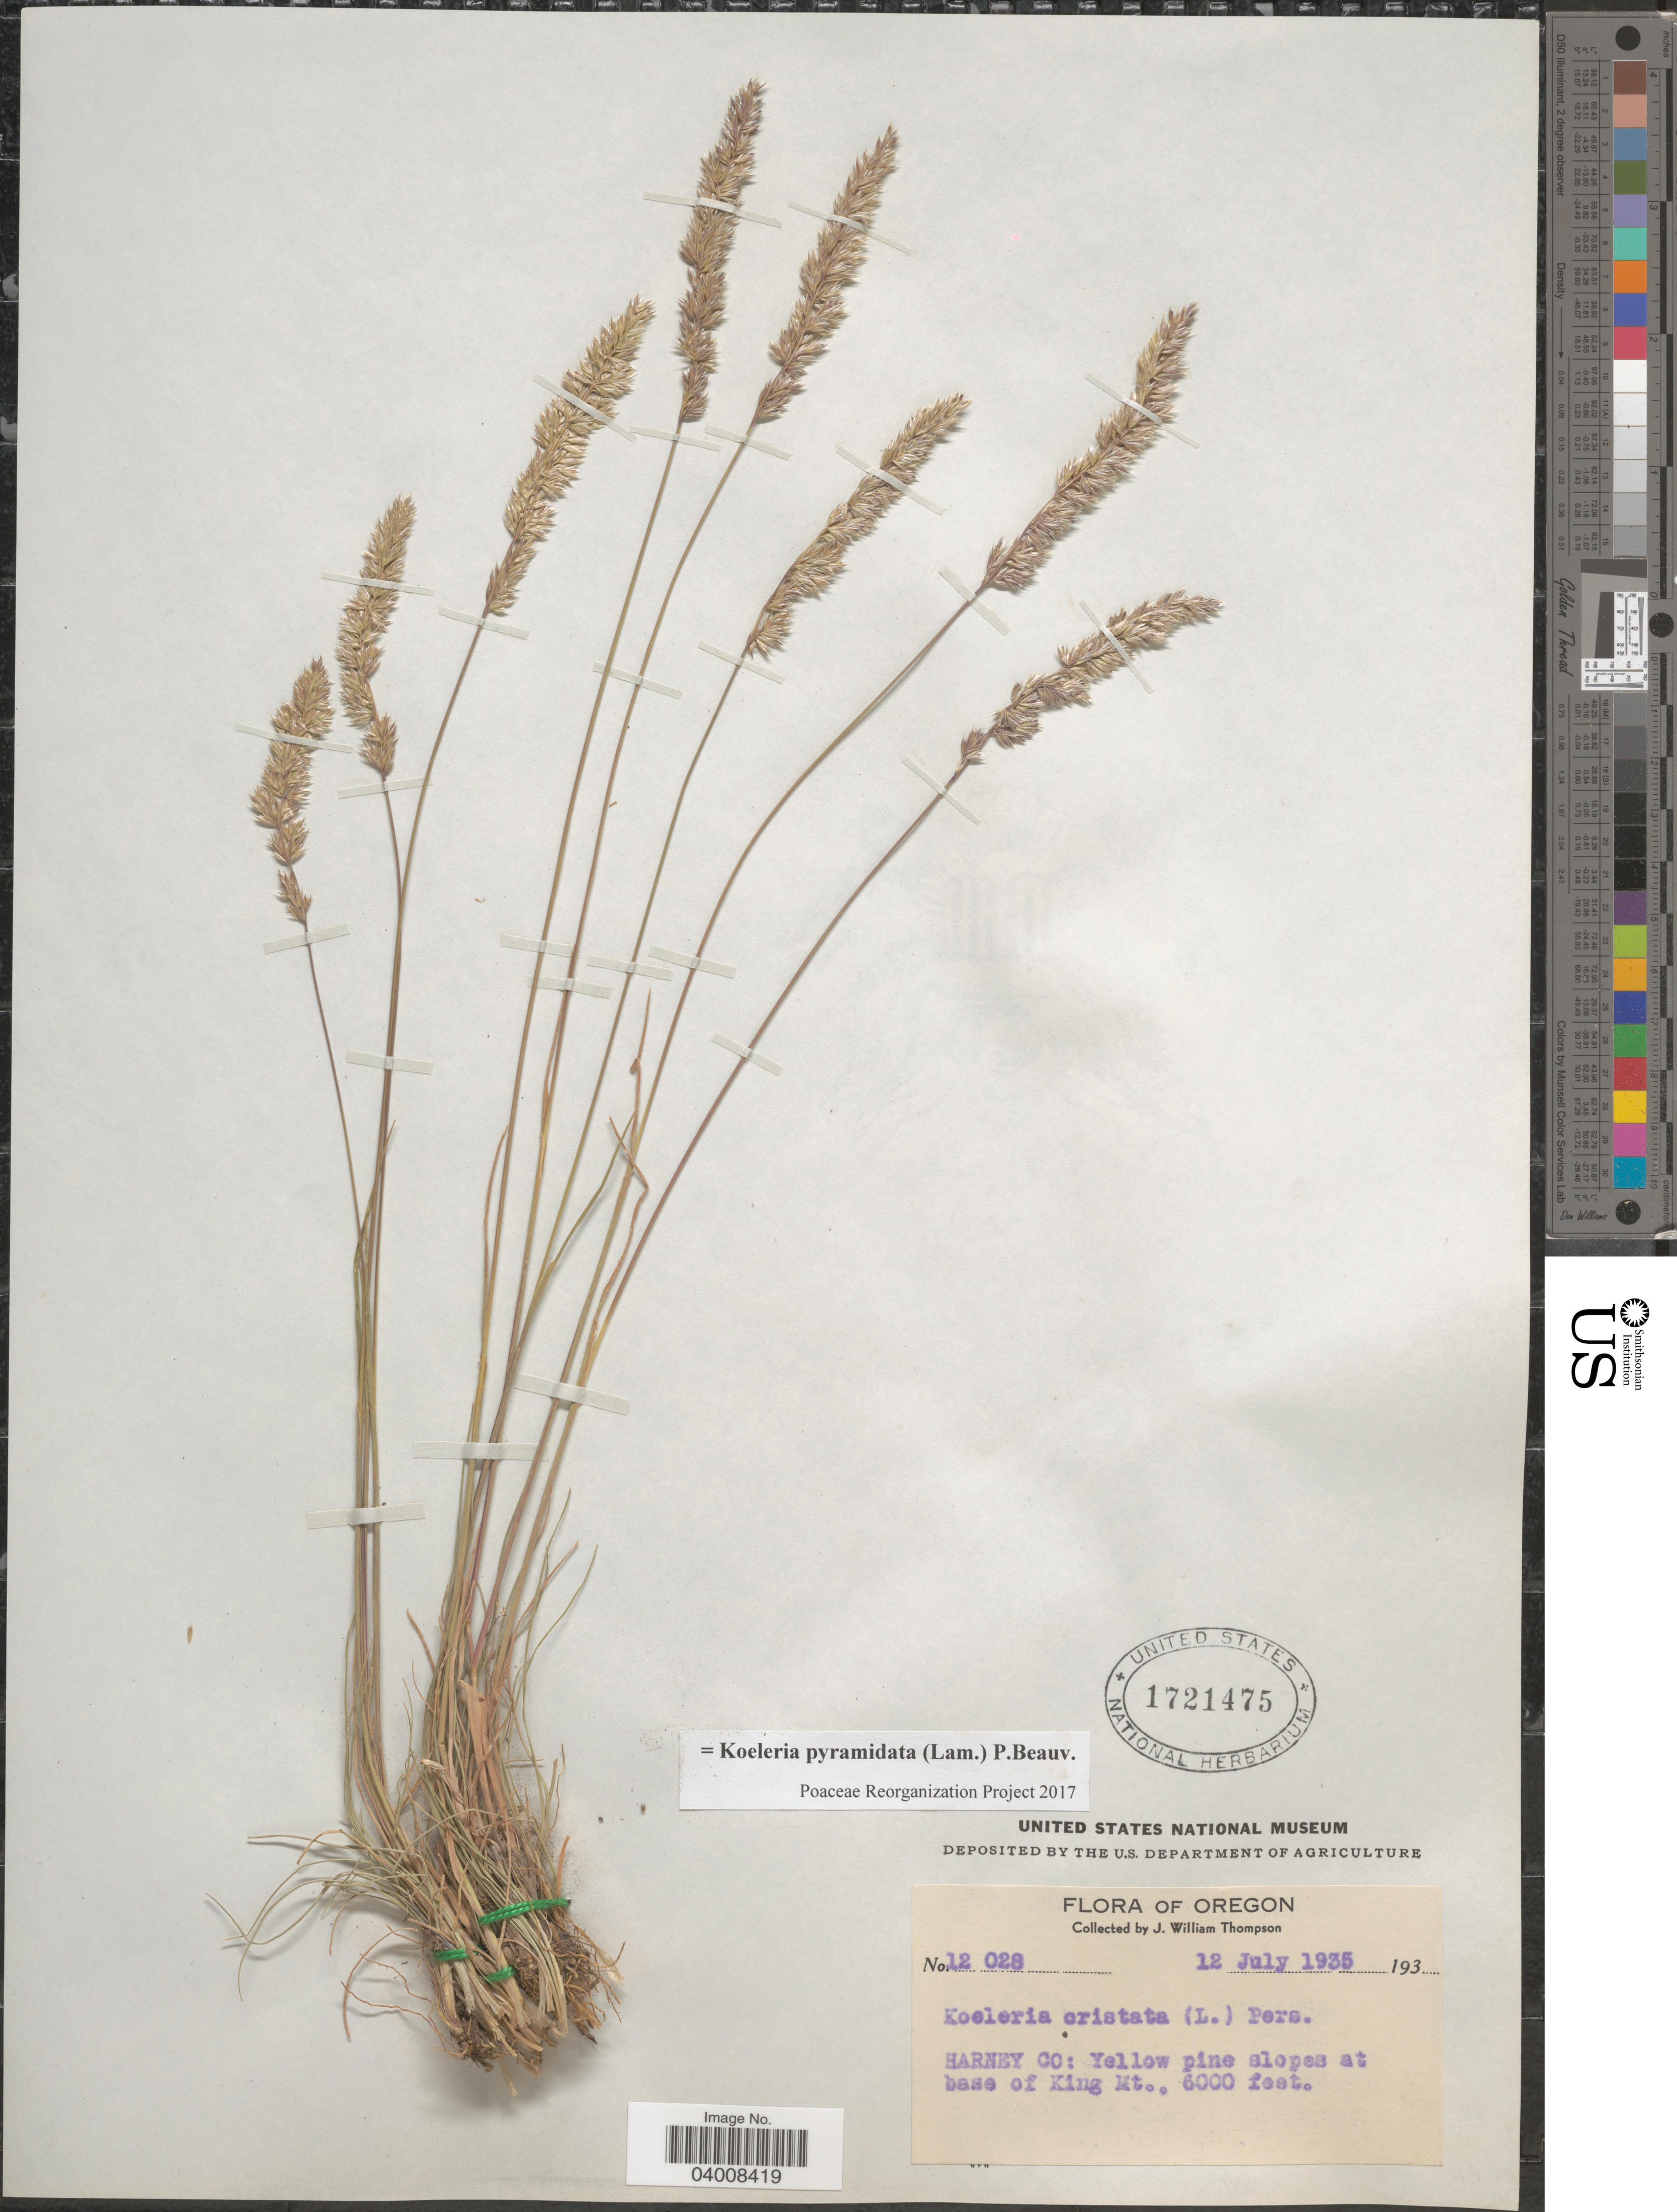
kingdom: Plantae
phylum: Tracheophyta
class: Liliopsida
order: Poales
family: Poaceae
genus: Koeleria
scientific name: Koeleria pyramidata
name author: (Lam.) P. Beauv.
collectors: J. W. Thompson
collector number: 12028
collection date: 1935-07-12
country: United States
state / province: Oregon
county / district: Harney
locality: Harney Co: Yellow pine slopes at base of King Mt.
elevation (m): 1829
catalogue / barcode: US 1721475